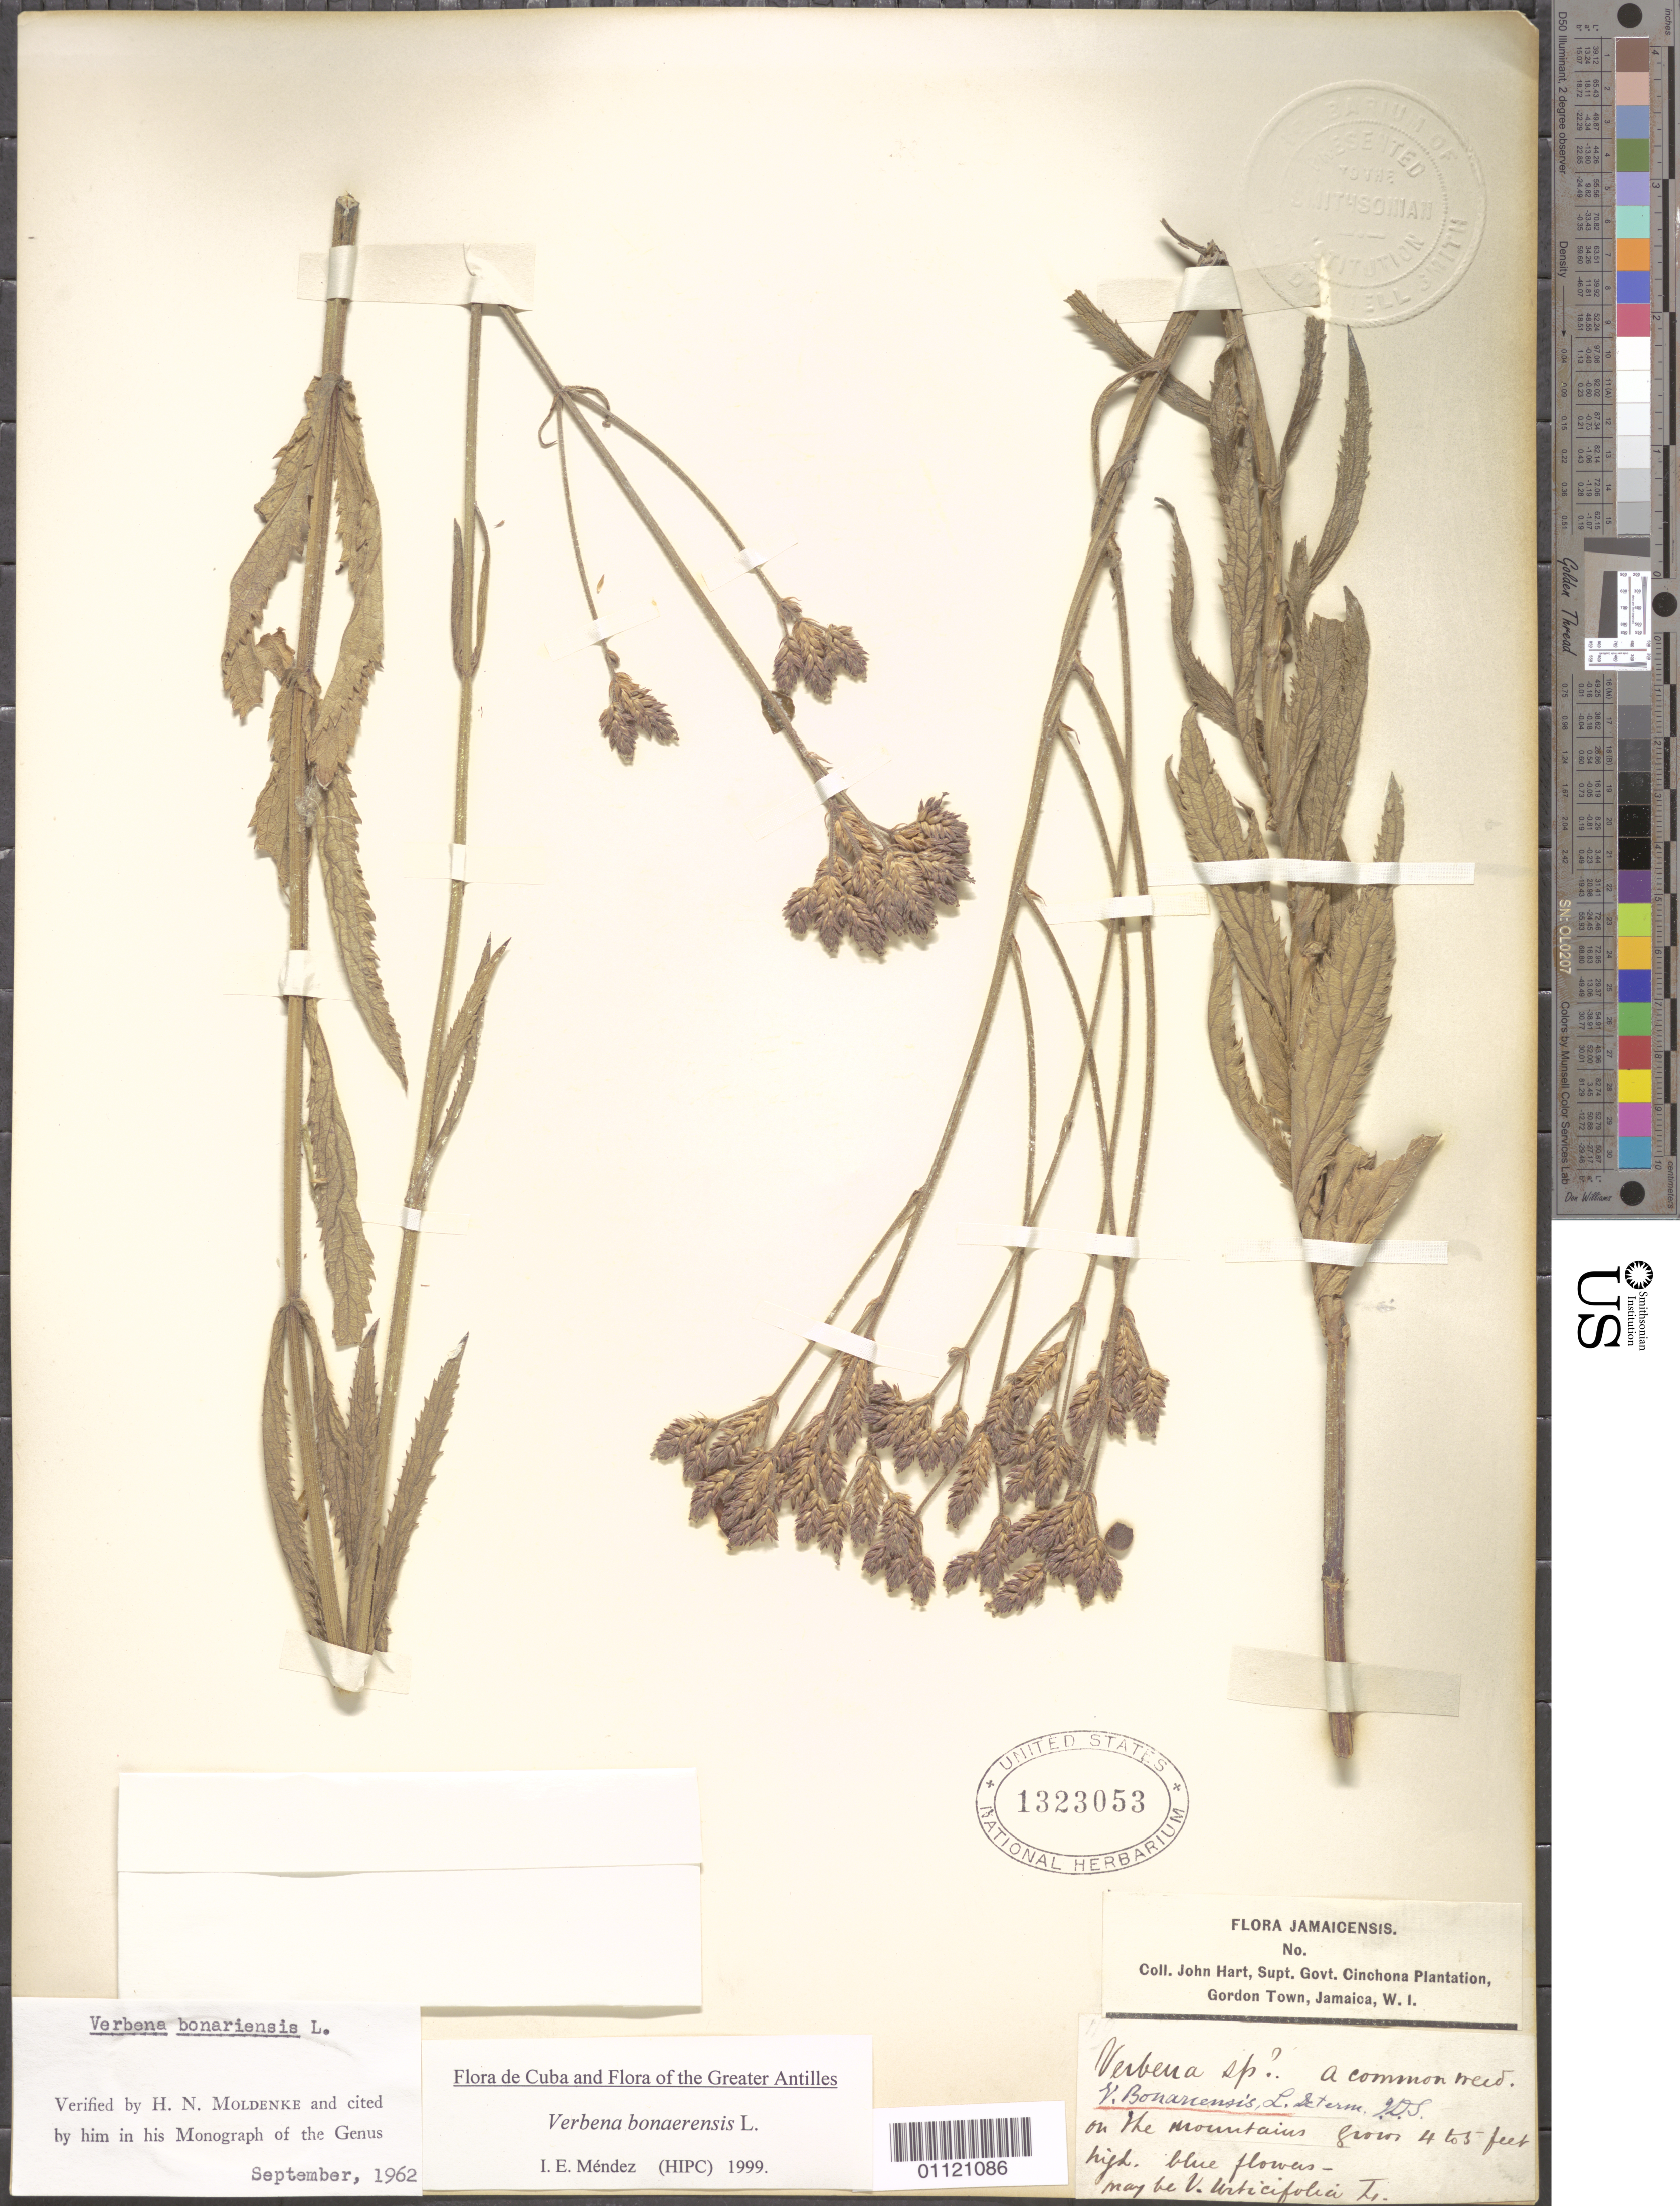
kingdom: Plantae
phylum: Tracheophyta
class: Magnoliopsida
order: Lamiales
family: Verbenaceae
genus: Verbena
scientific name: Verbena bonariensis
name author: L.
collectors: J. Hart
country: Jamaica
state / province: Saint Andrew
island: Jamaica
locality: Gordon Town, on the mountains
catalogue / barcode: US 1323053